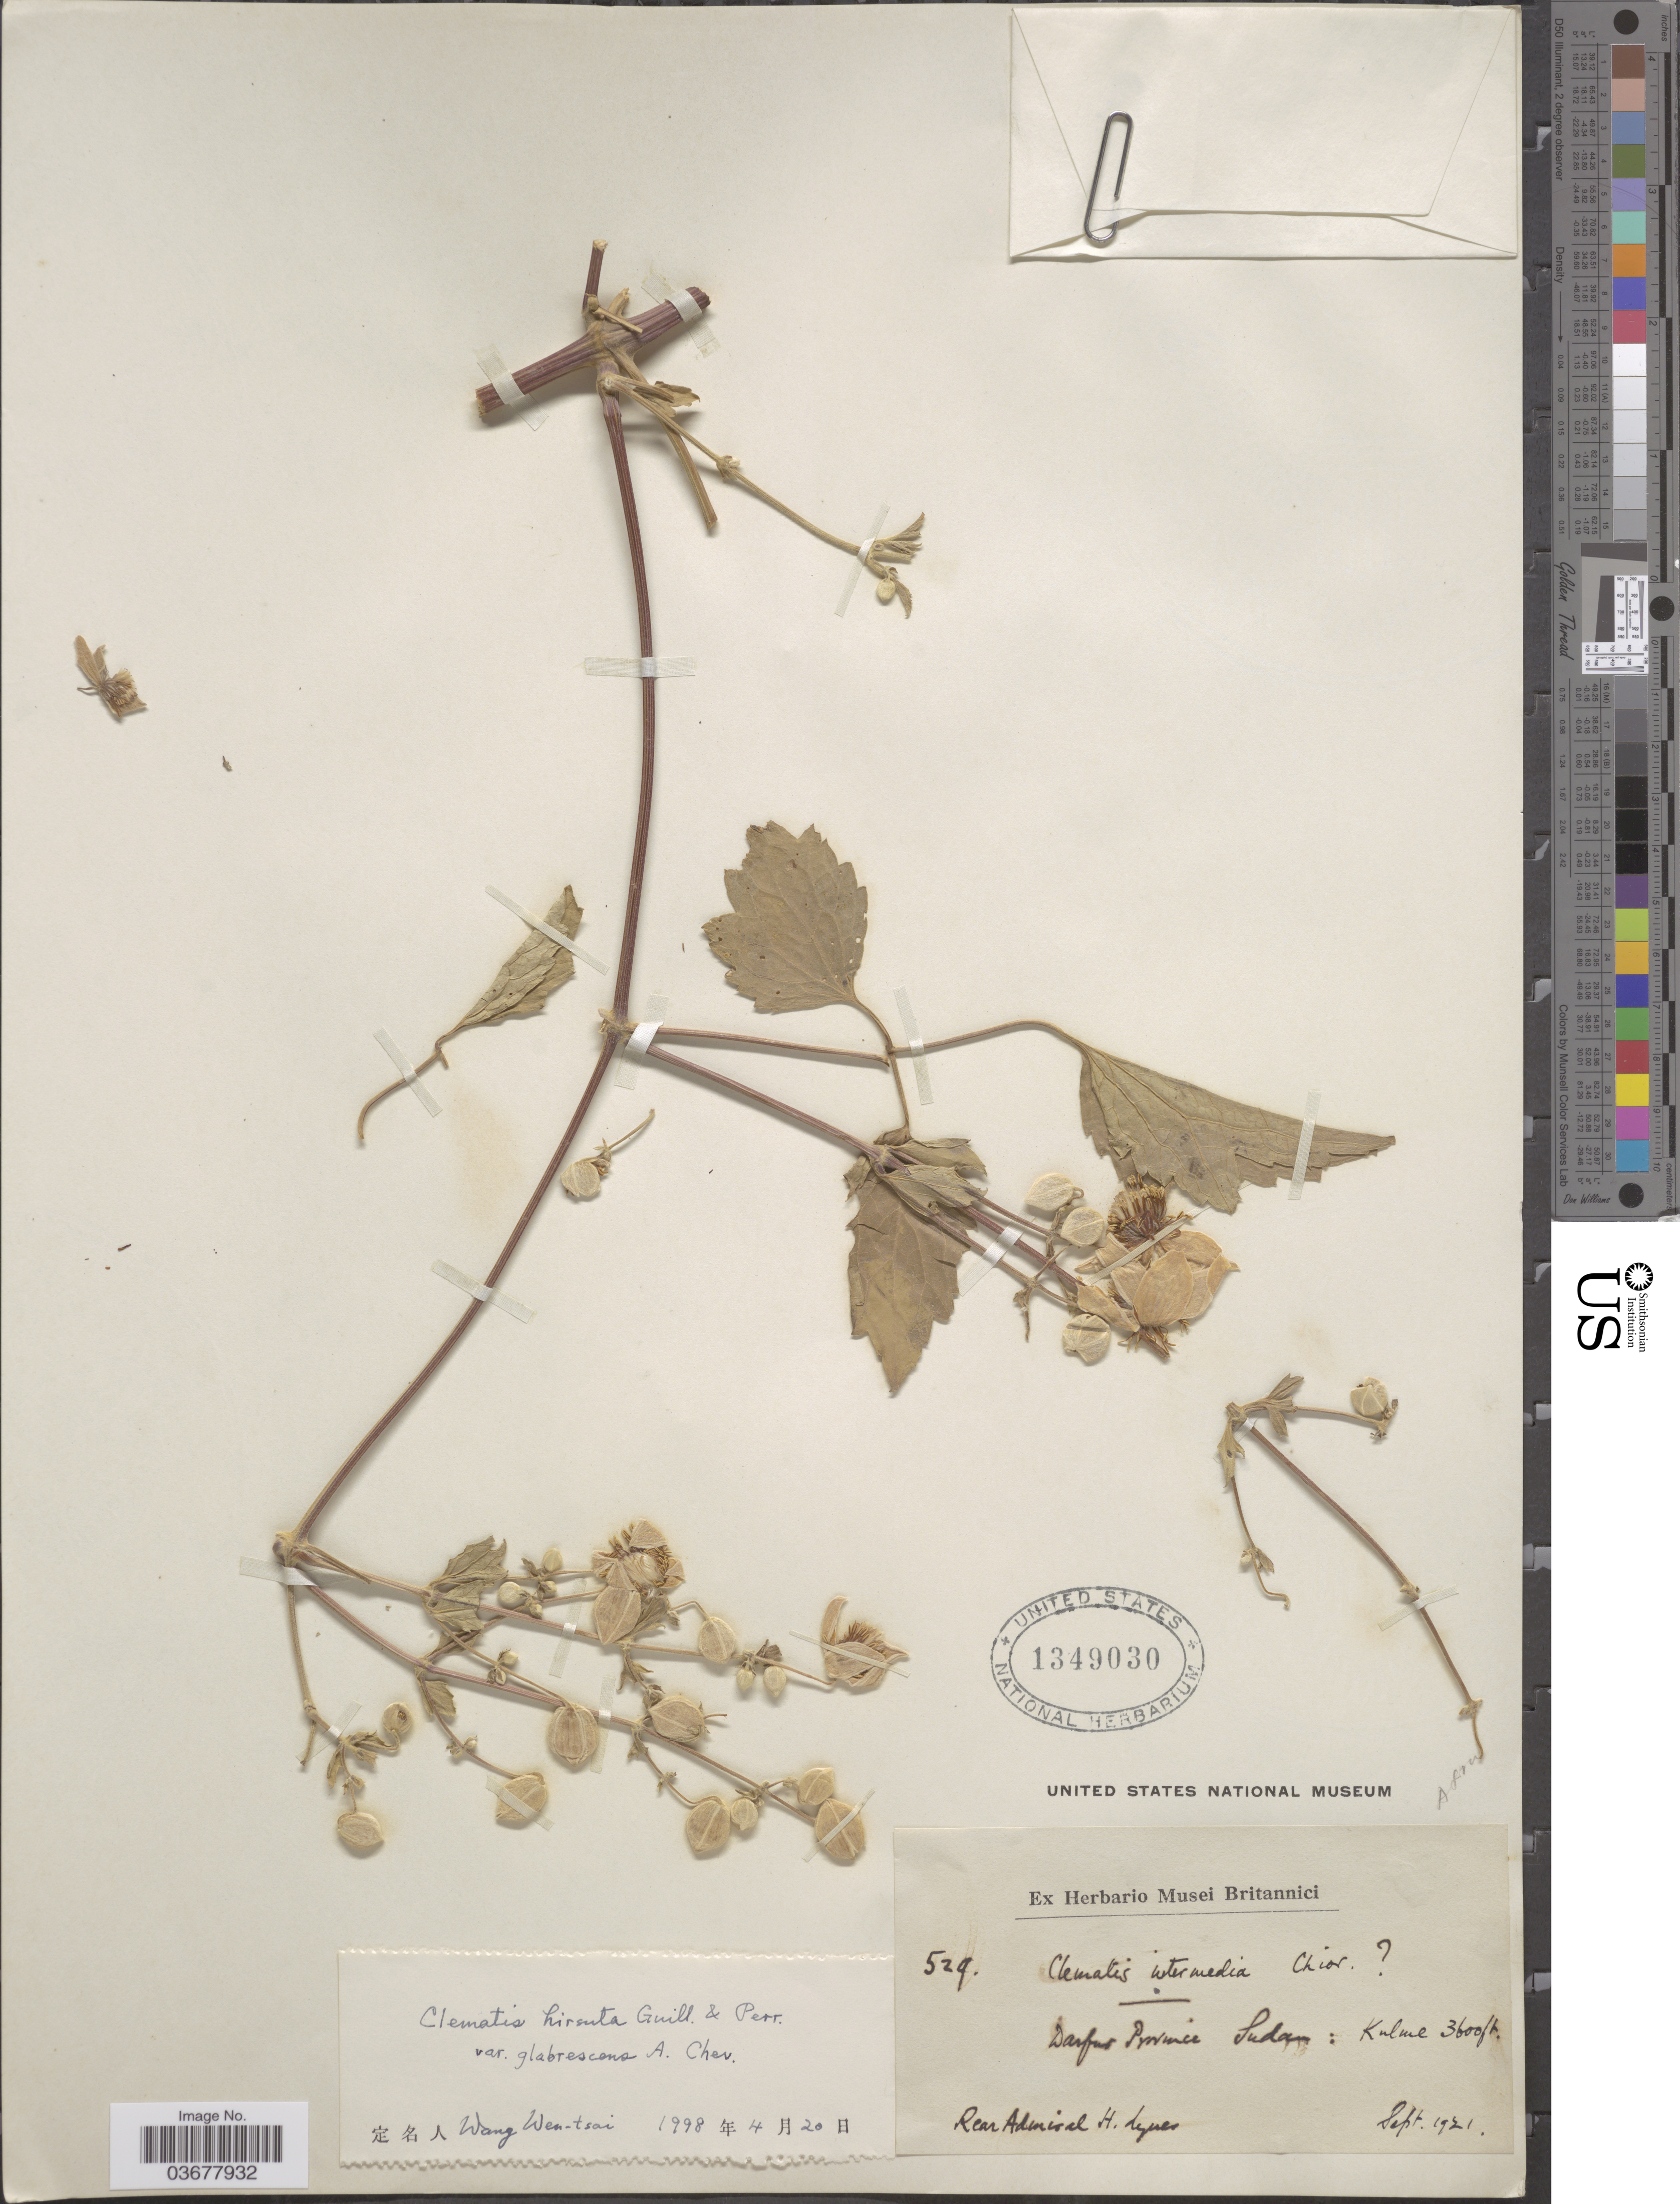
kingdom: Plantae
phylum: Tracheophyta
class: Magnoliopsida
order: Ranunculales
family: Ranunculaceae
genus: Clematis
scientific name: Clematis hirsuta var. glabrescens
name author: A. Chev.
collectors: H. Lynes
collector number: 529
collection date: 1921-09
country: Sudan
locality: Darfur Province: Kulme.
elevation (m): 1097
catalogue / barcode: US 1349030